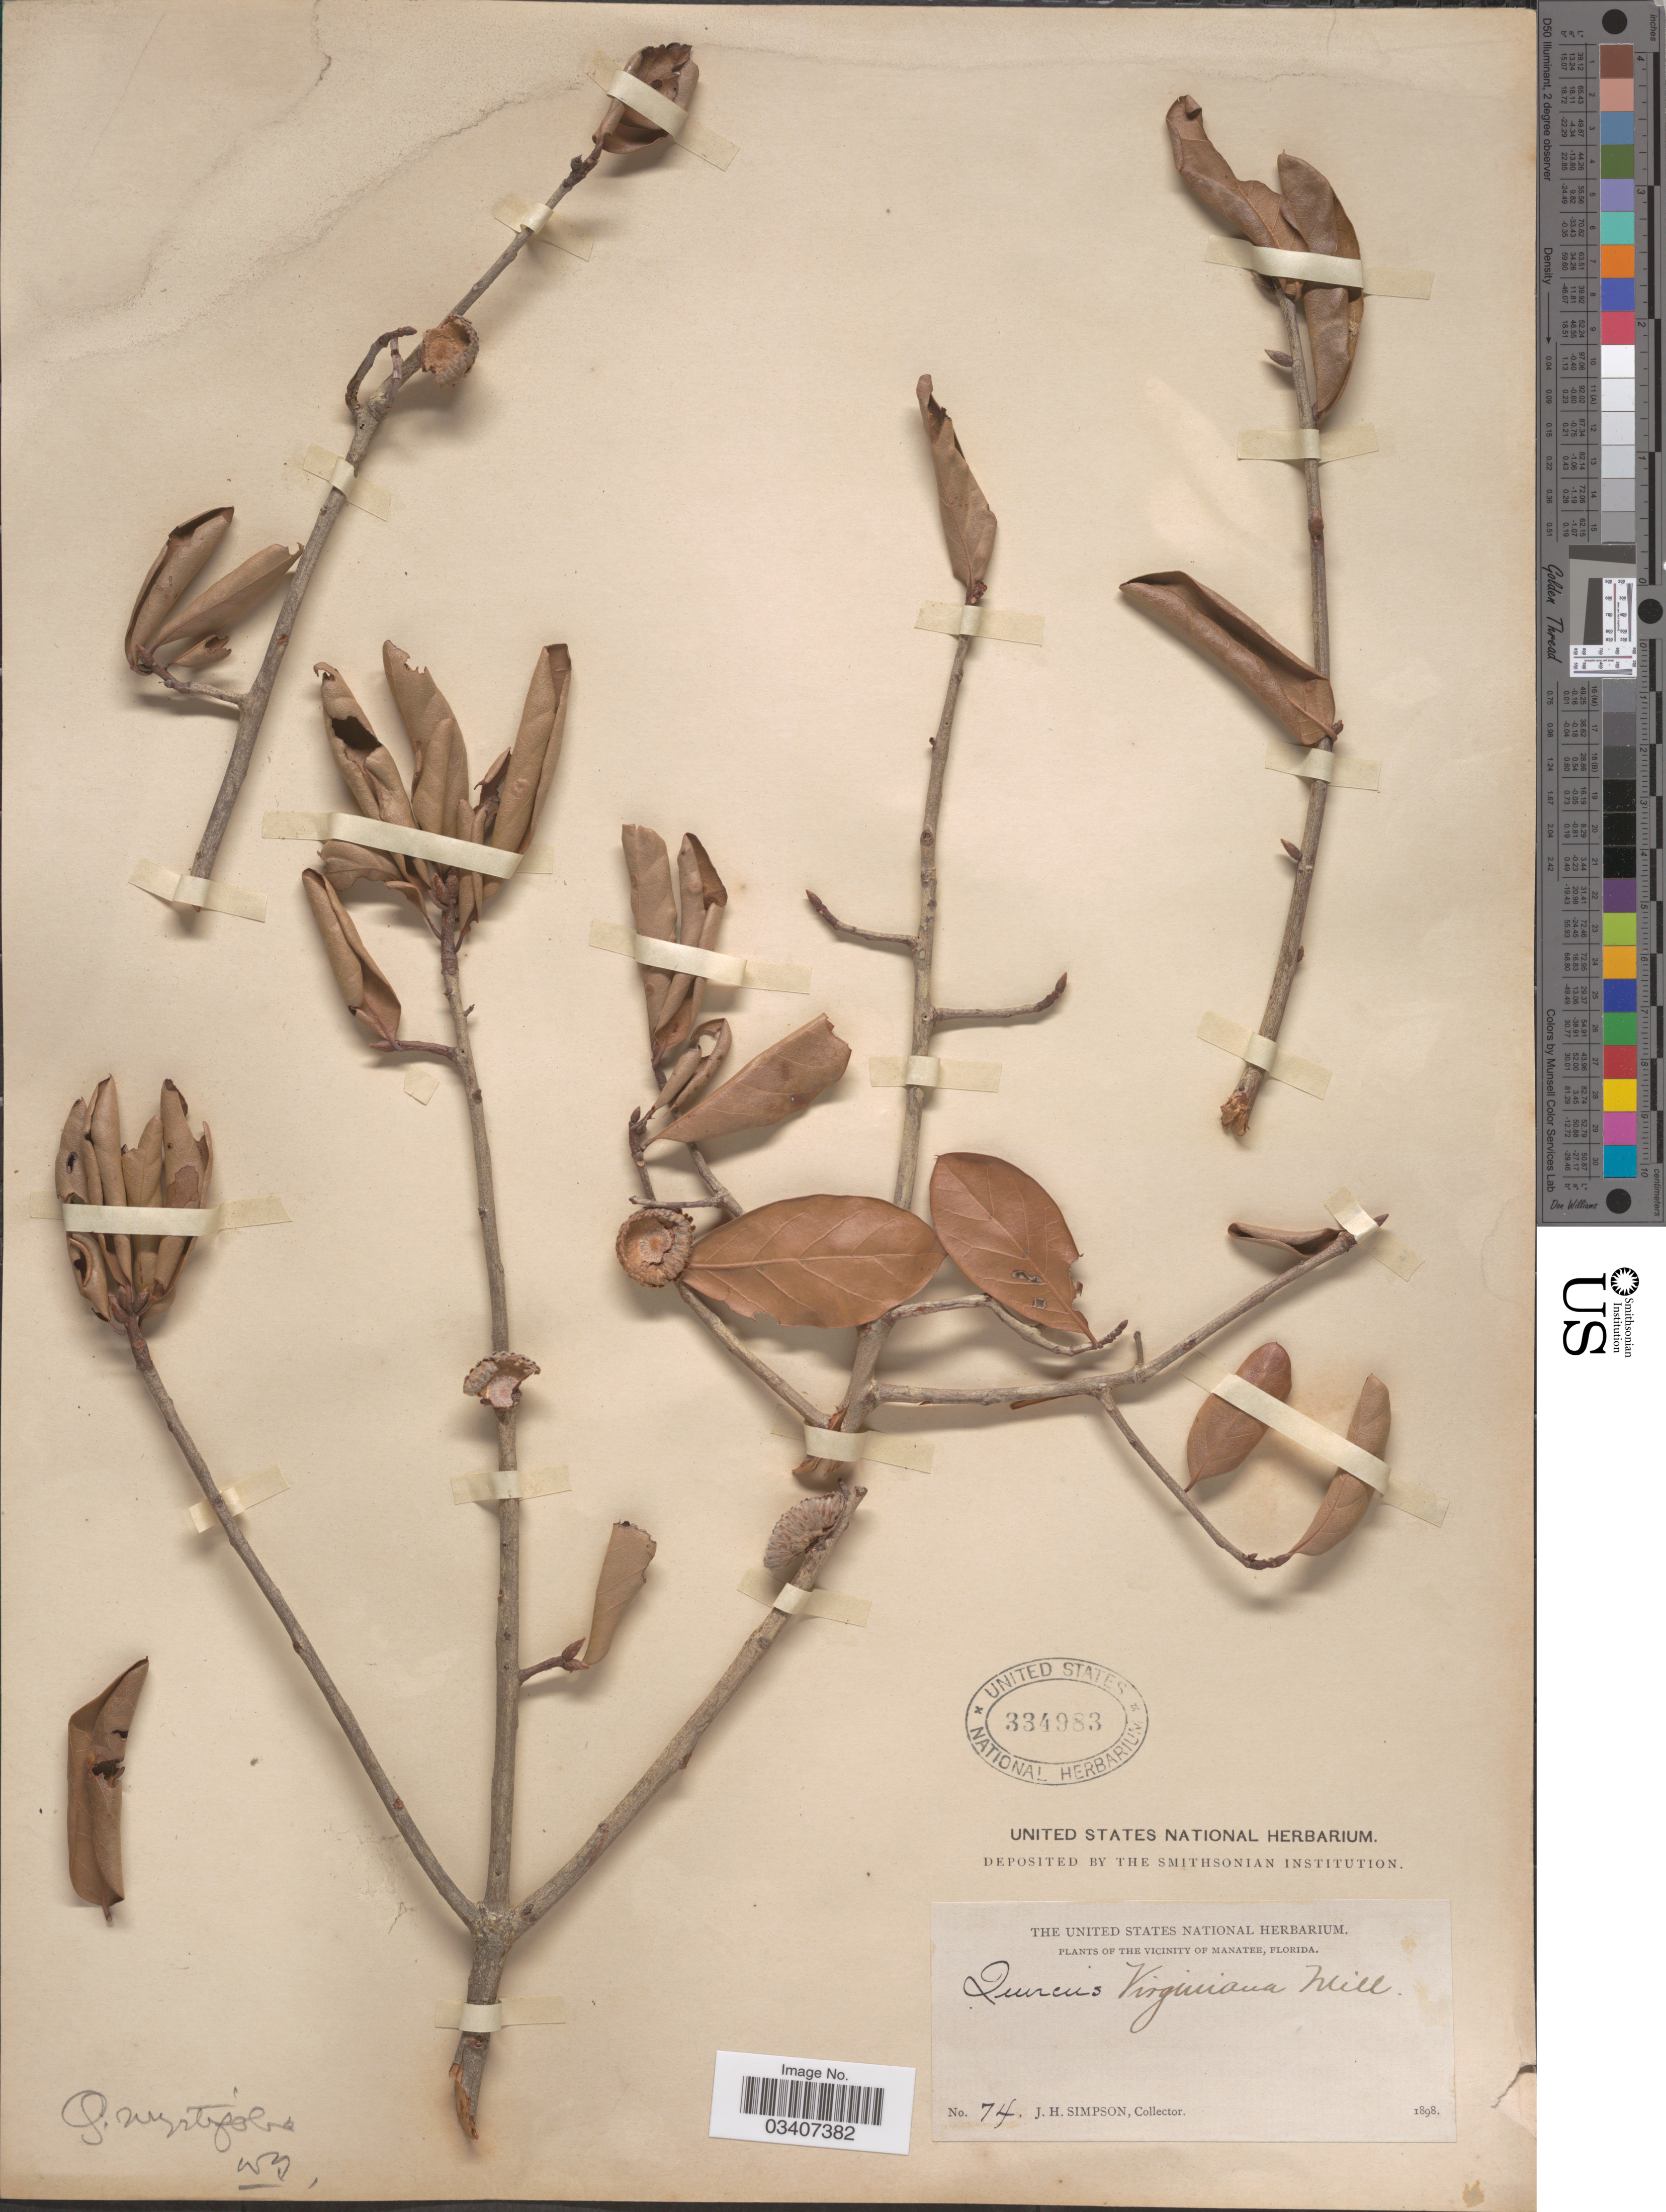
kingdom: Plantae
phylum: Tracheophyta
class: Magnoliopsida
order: Fagales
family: Fagaceae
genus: Quercus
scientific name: Quercus myrtifolia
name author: Willd.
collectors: J. H. Simpson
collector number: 74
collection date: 1898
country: United States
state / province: Florida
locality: Vicinity of Manatee.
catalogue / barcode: US 334983